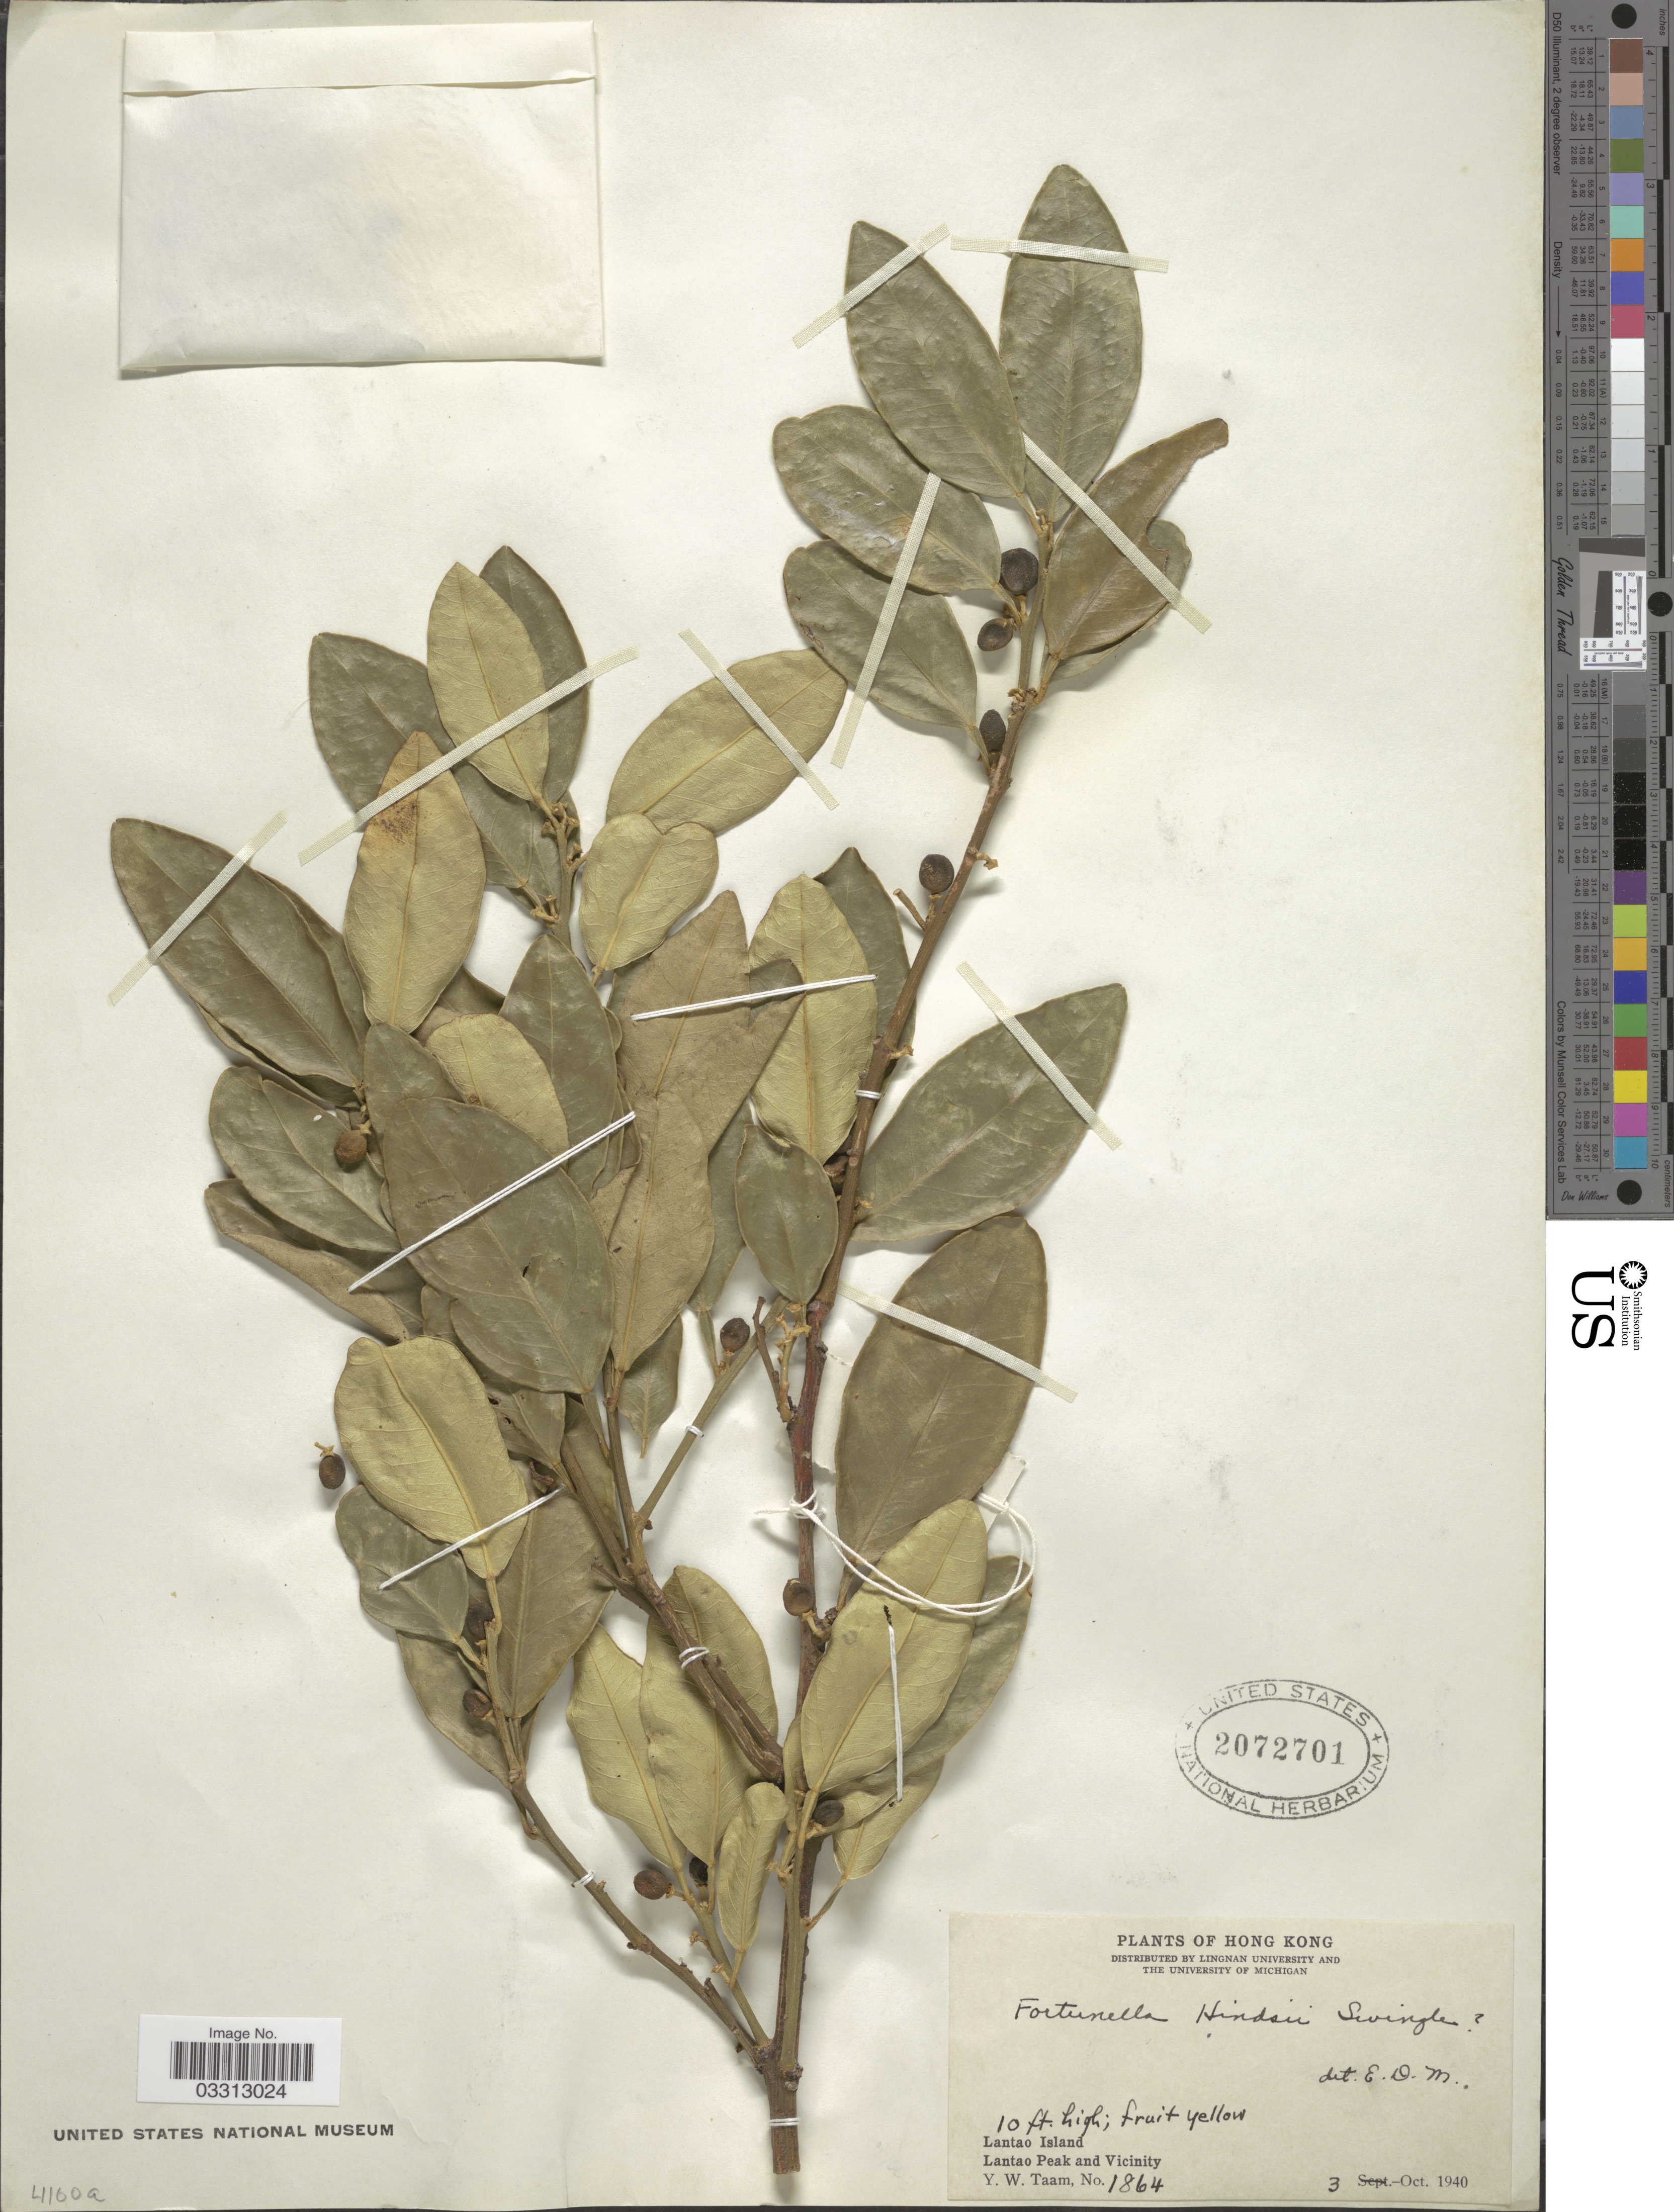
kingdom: Plantae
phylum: Tracheophyta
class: Magnoliopsida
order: Sapindales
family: Rutaceae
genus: Citrus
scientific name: Citrus japonica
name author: Thunb.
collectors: Y. W. Taam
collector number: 1864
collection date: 1940-10-03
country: China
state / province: Hong Kong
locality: Lantao Island. Lantao Peak and Vicinity.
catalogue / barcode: US 2072701